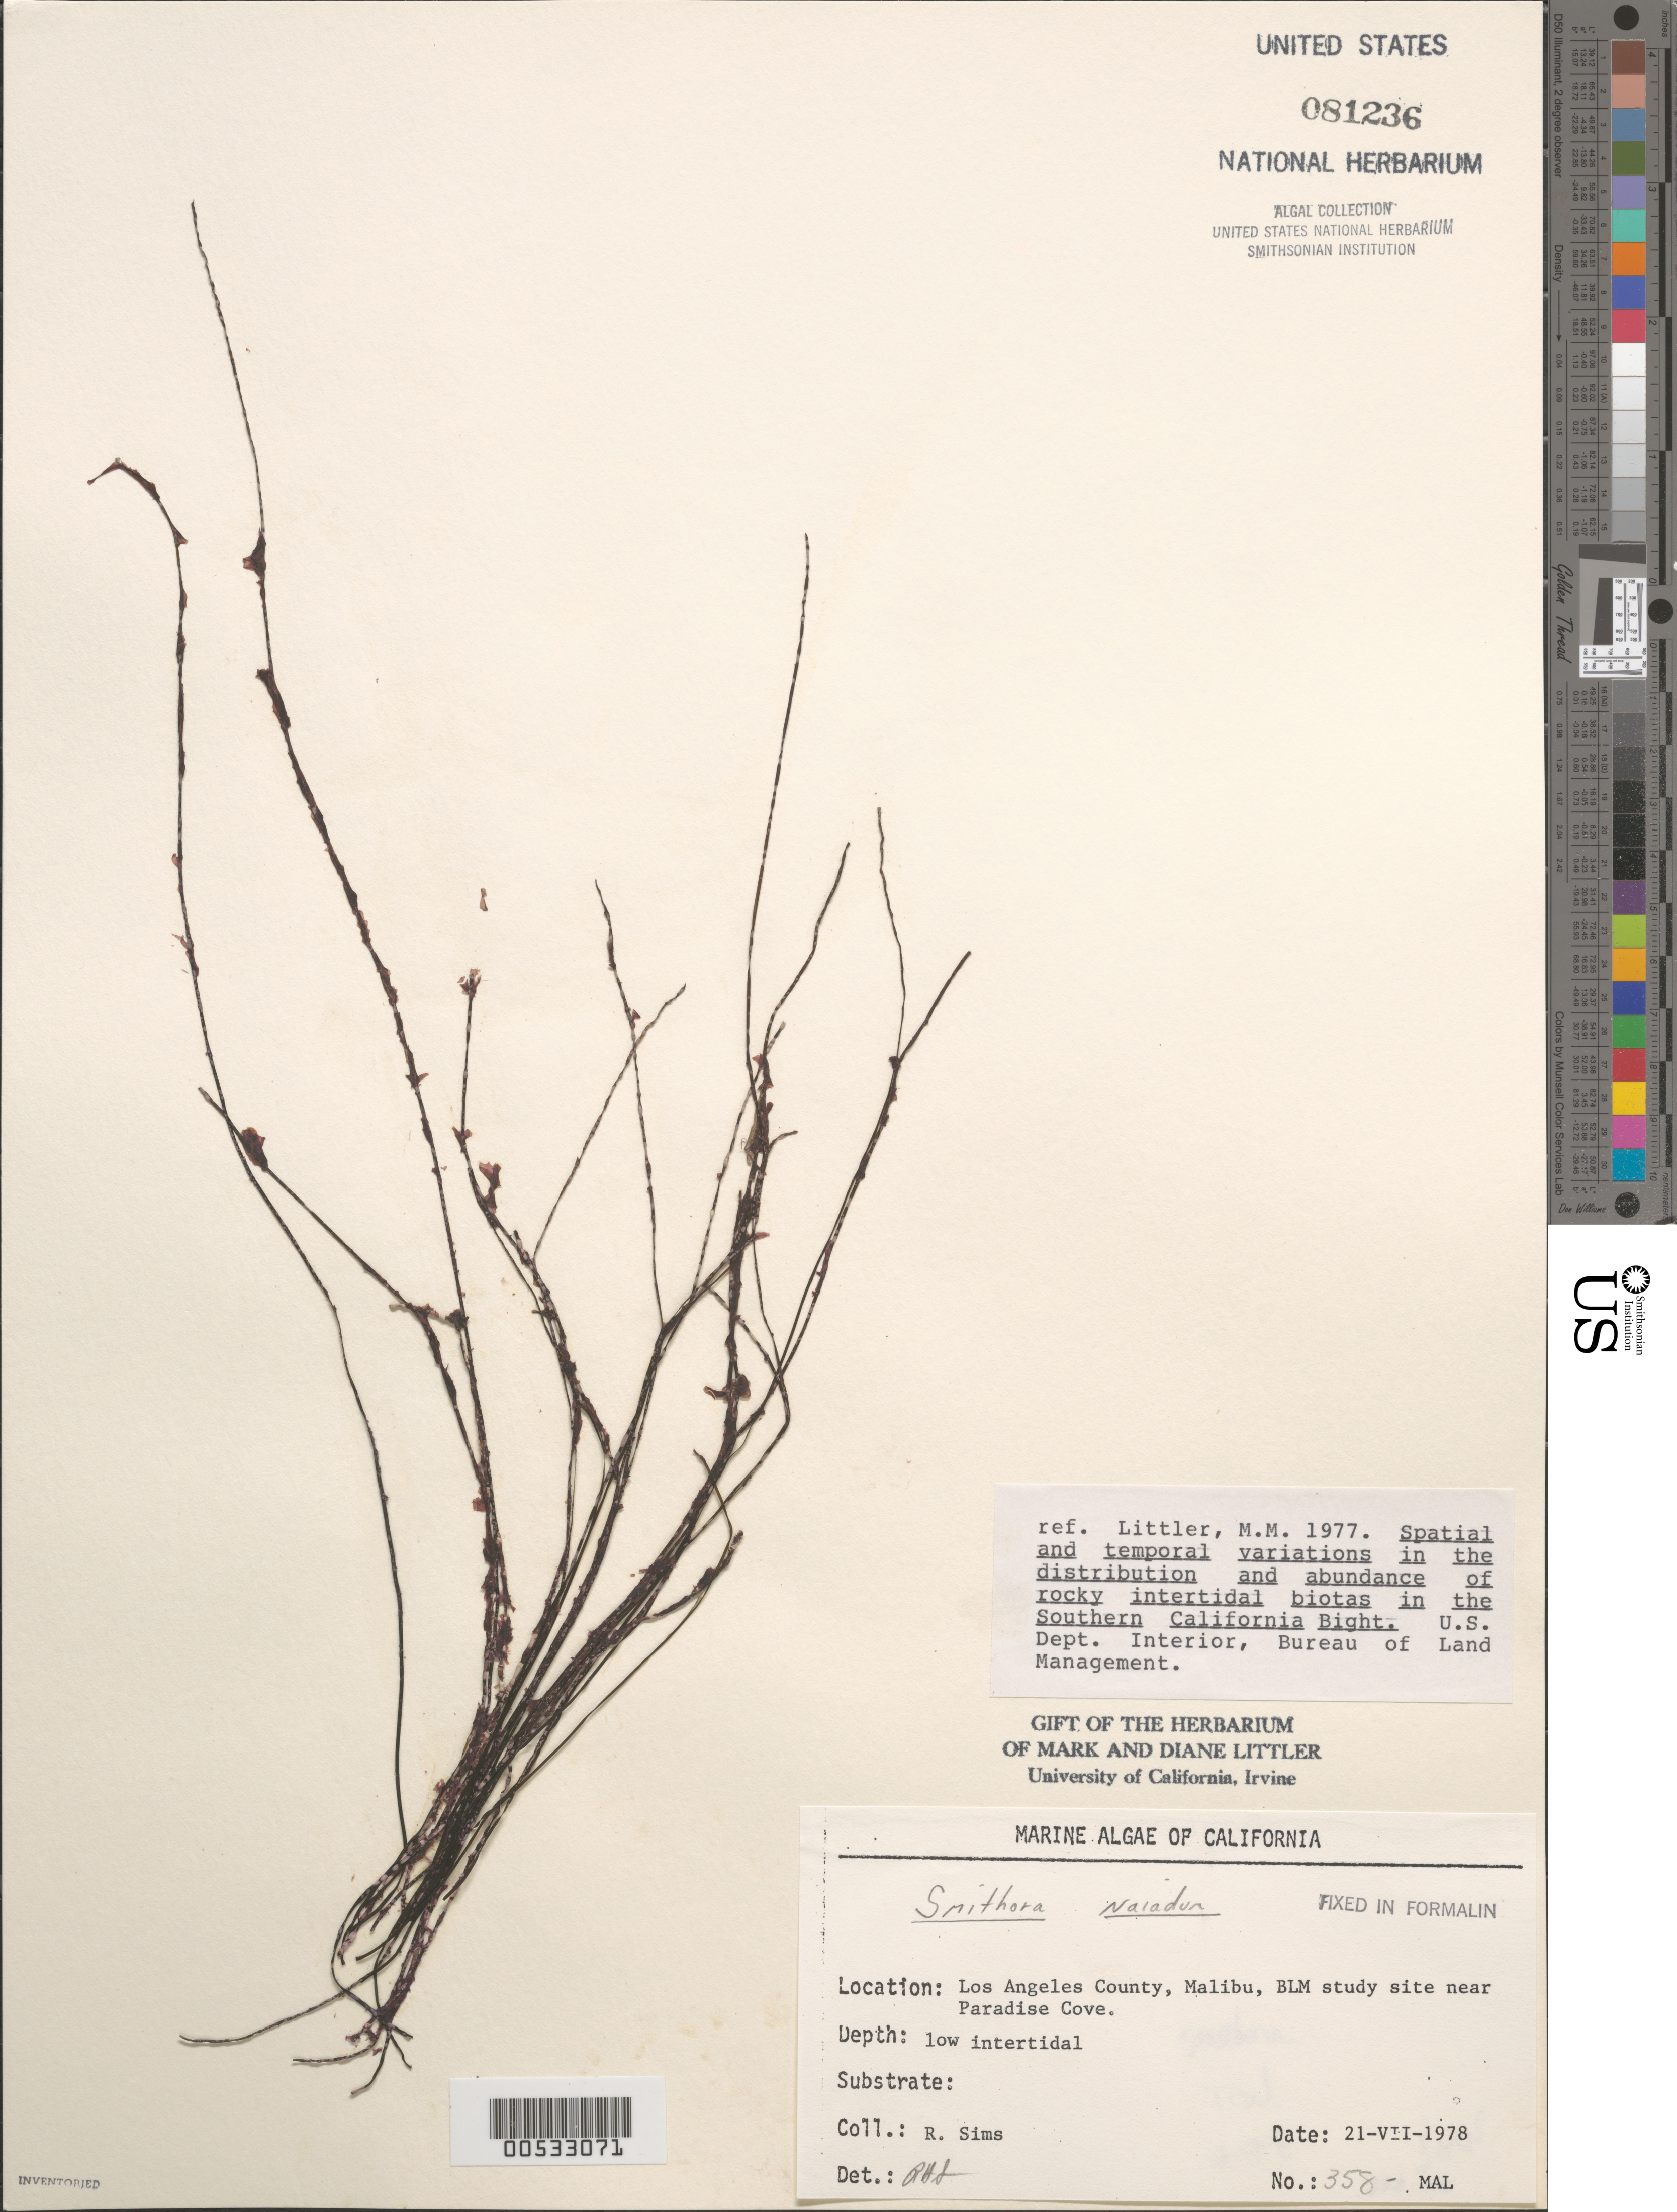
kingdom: Plantae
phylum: Rhodophyta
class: Compsopogonophyceae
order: Erythropeltidales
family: Erythrotrichiaceae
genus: Smithora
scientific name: Smithora naiadum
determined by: Sims, Robert H.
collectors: R. H. Sims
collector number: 358-mal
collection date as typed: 21 Jul 1978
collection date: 1978-07-21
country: United States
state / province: California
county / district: Los Angeles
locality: Malibu, near Paradise Cove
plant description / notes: BLM-SOCALBIGHT Rocky Intertidal Survey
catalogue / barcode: US 81236